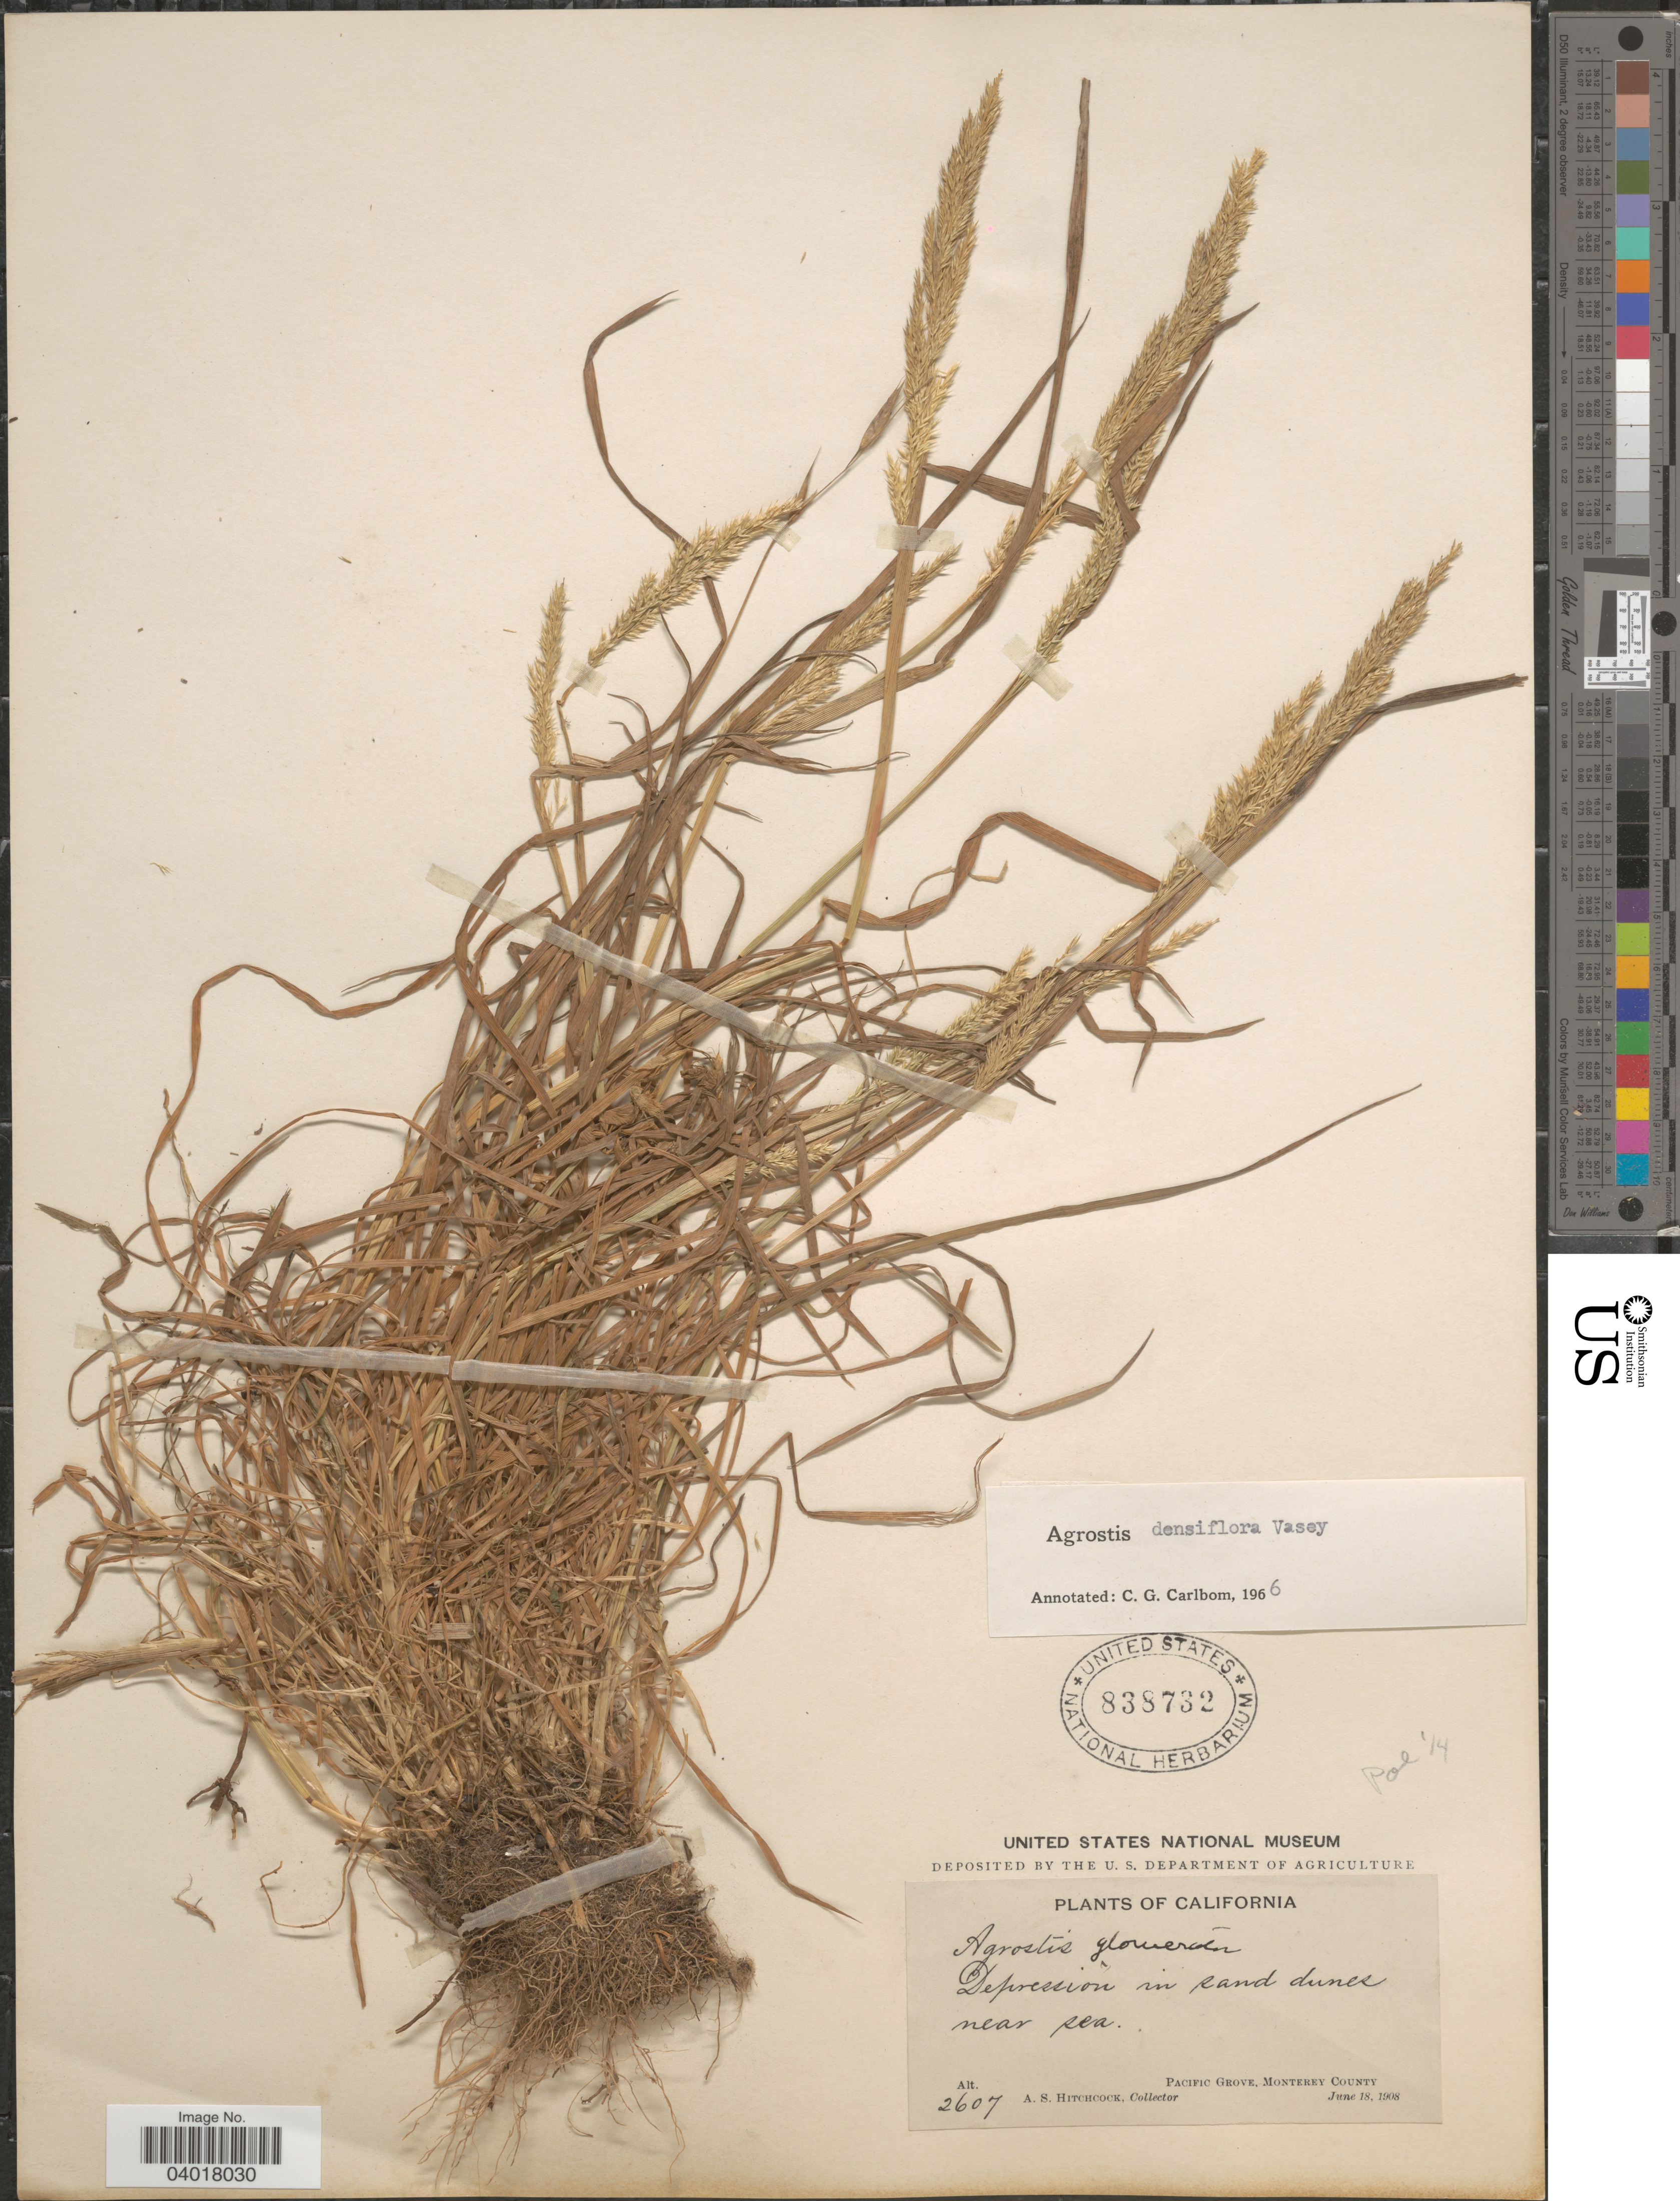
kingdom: Plantae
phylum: Tracheophyta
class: Liliopsida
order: Poales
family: Poaceae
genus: Agrostis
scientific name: Agrostis densiflora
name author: Vasey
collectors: A. S. Hitchcock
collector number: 2607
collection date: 1908-06-18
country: United States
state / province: California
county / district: Monterey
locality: Pacific Grove, Monterey County.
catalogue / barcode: US 838732